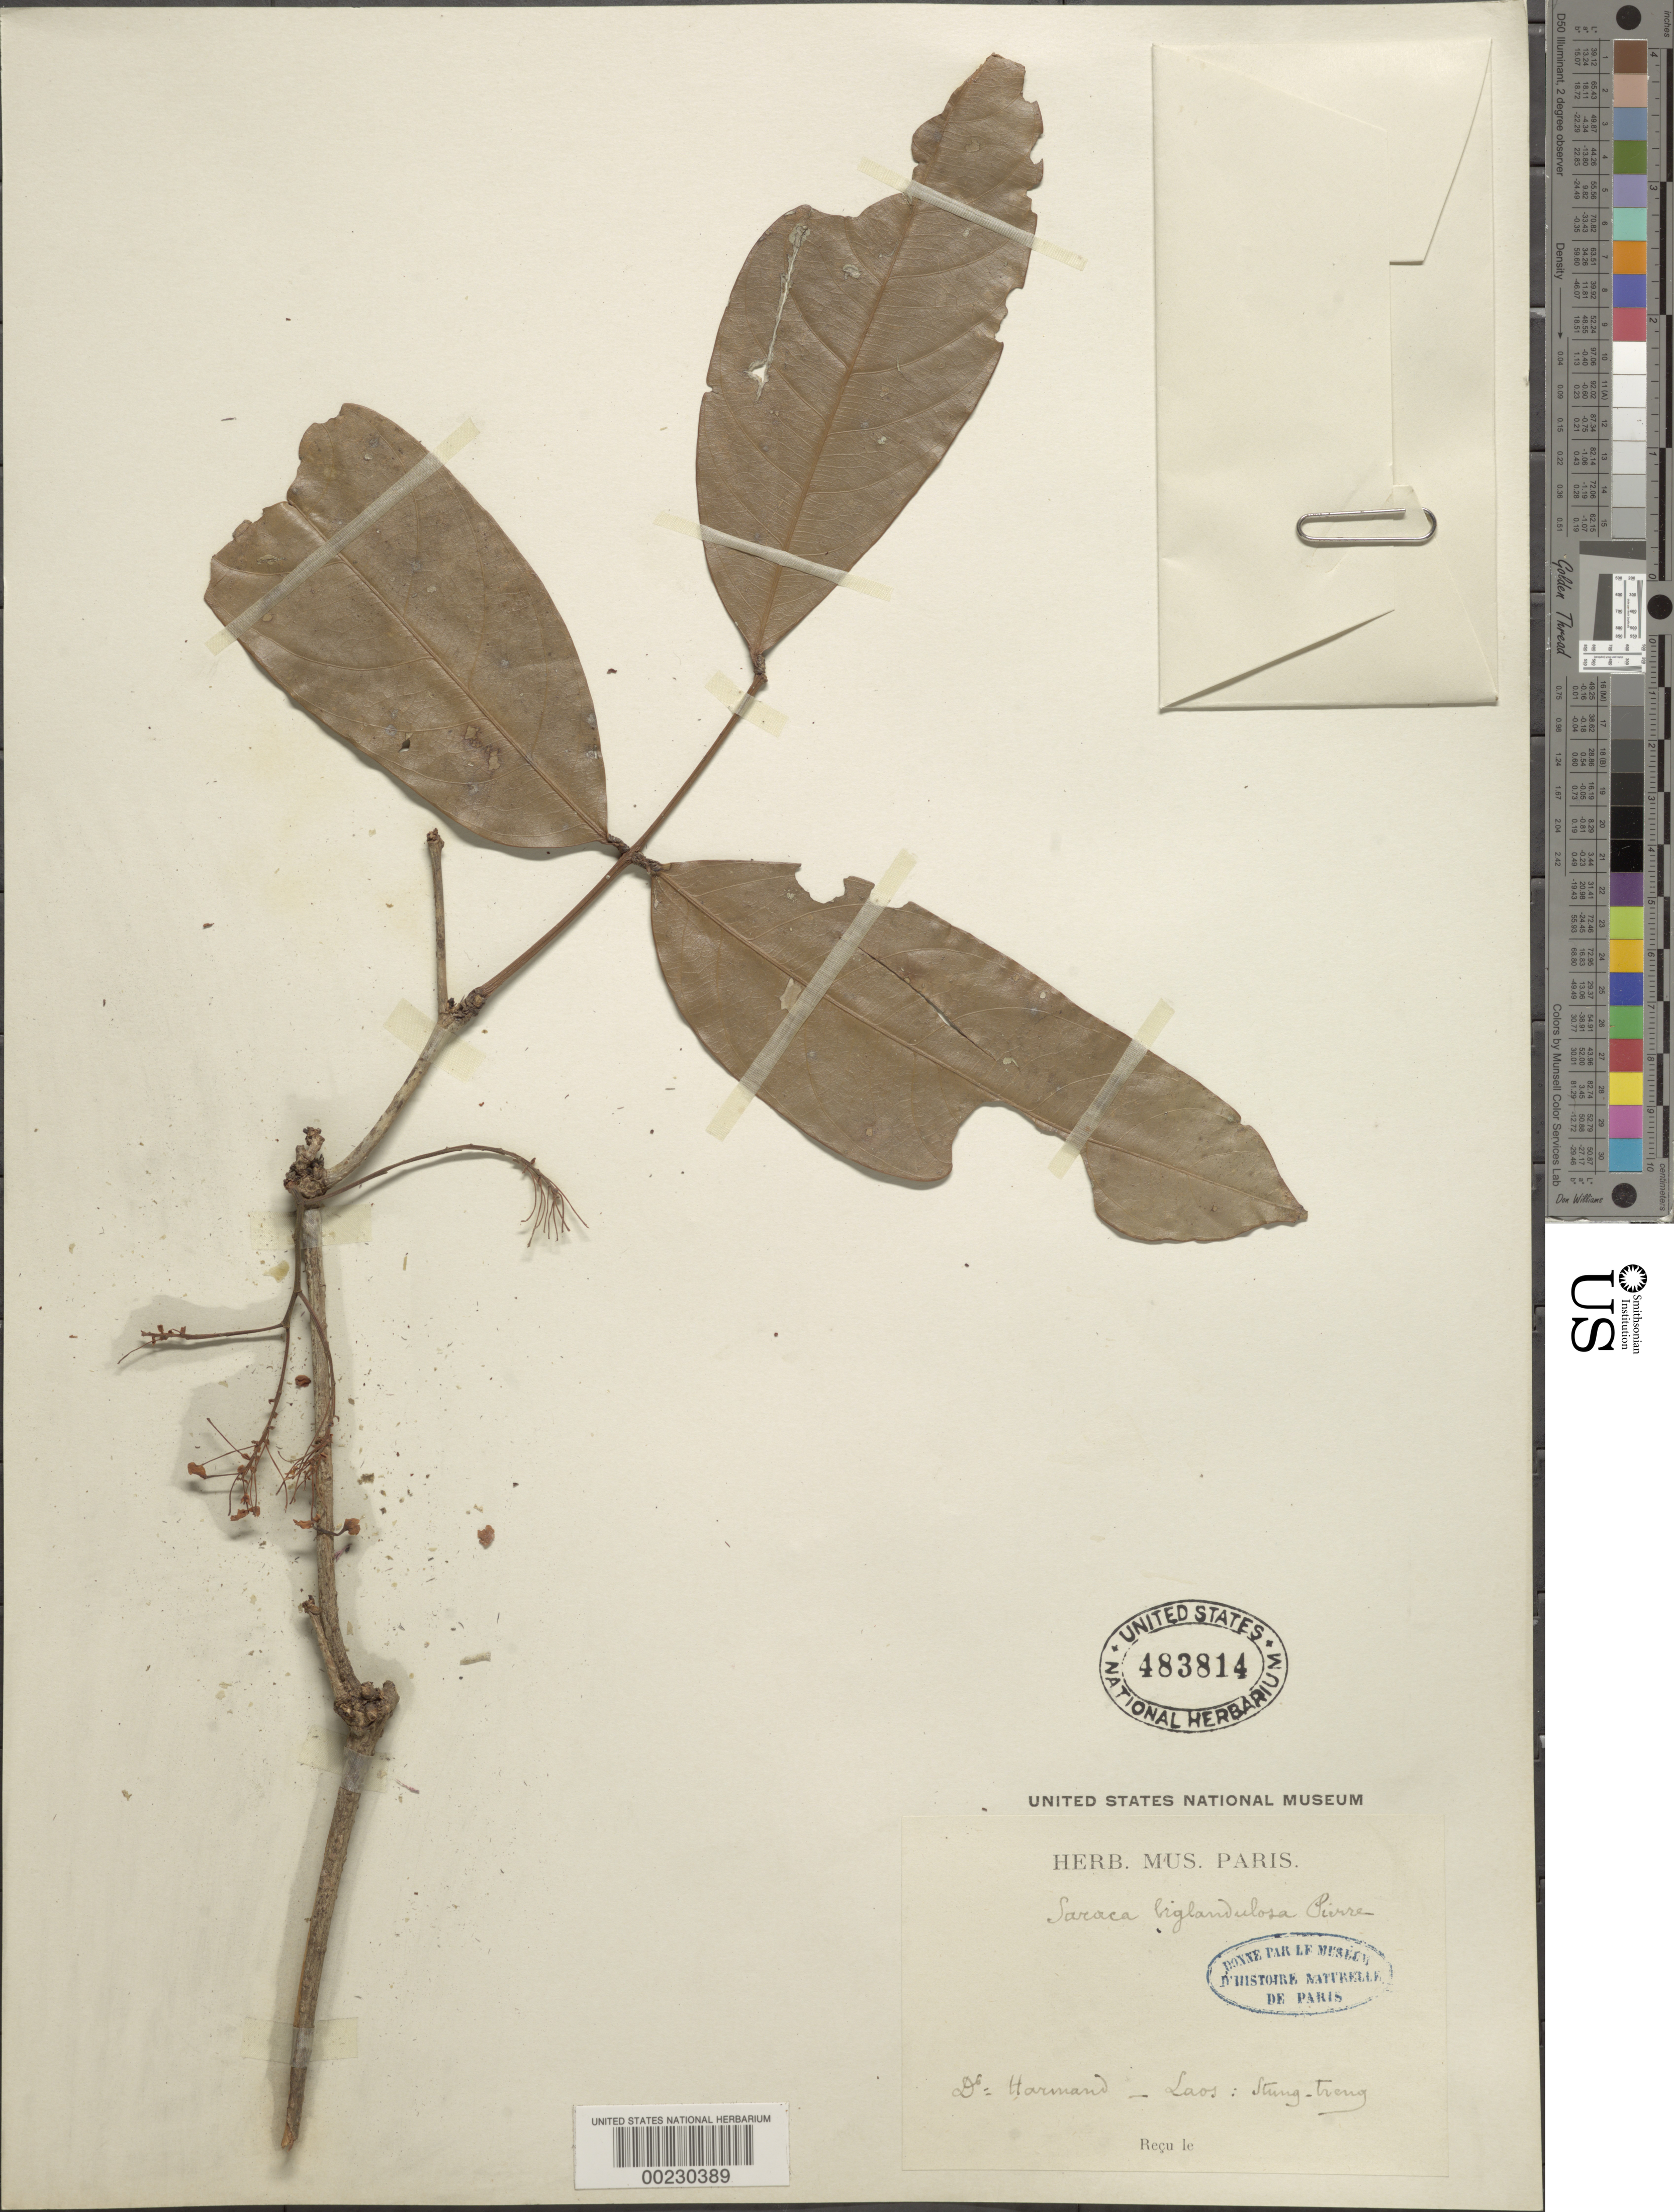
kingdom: Plantae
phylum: Tracheophyta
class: Magnoliopsida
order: Fabales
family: Fabaceae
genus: Saraca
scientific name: Saraca declinata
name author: (J.G. Jack) Miq.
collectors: F. Harmand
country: Cambodia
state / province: Kâmpóng Cham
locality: Stung-Trang. [country originally recorded as Laos.]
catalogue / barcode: US 483814